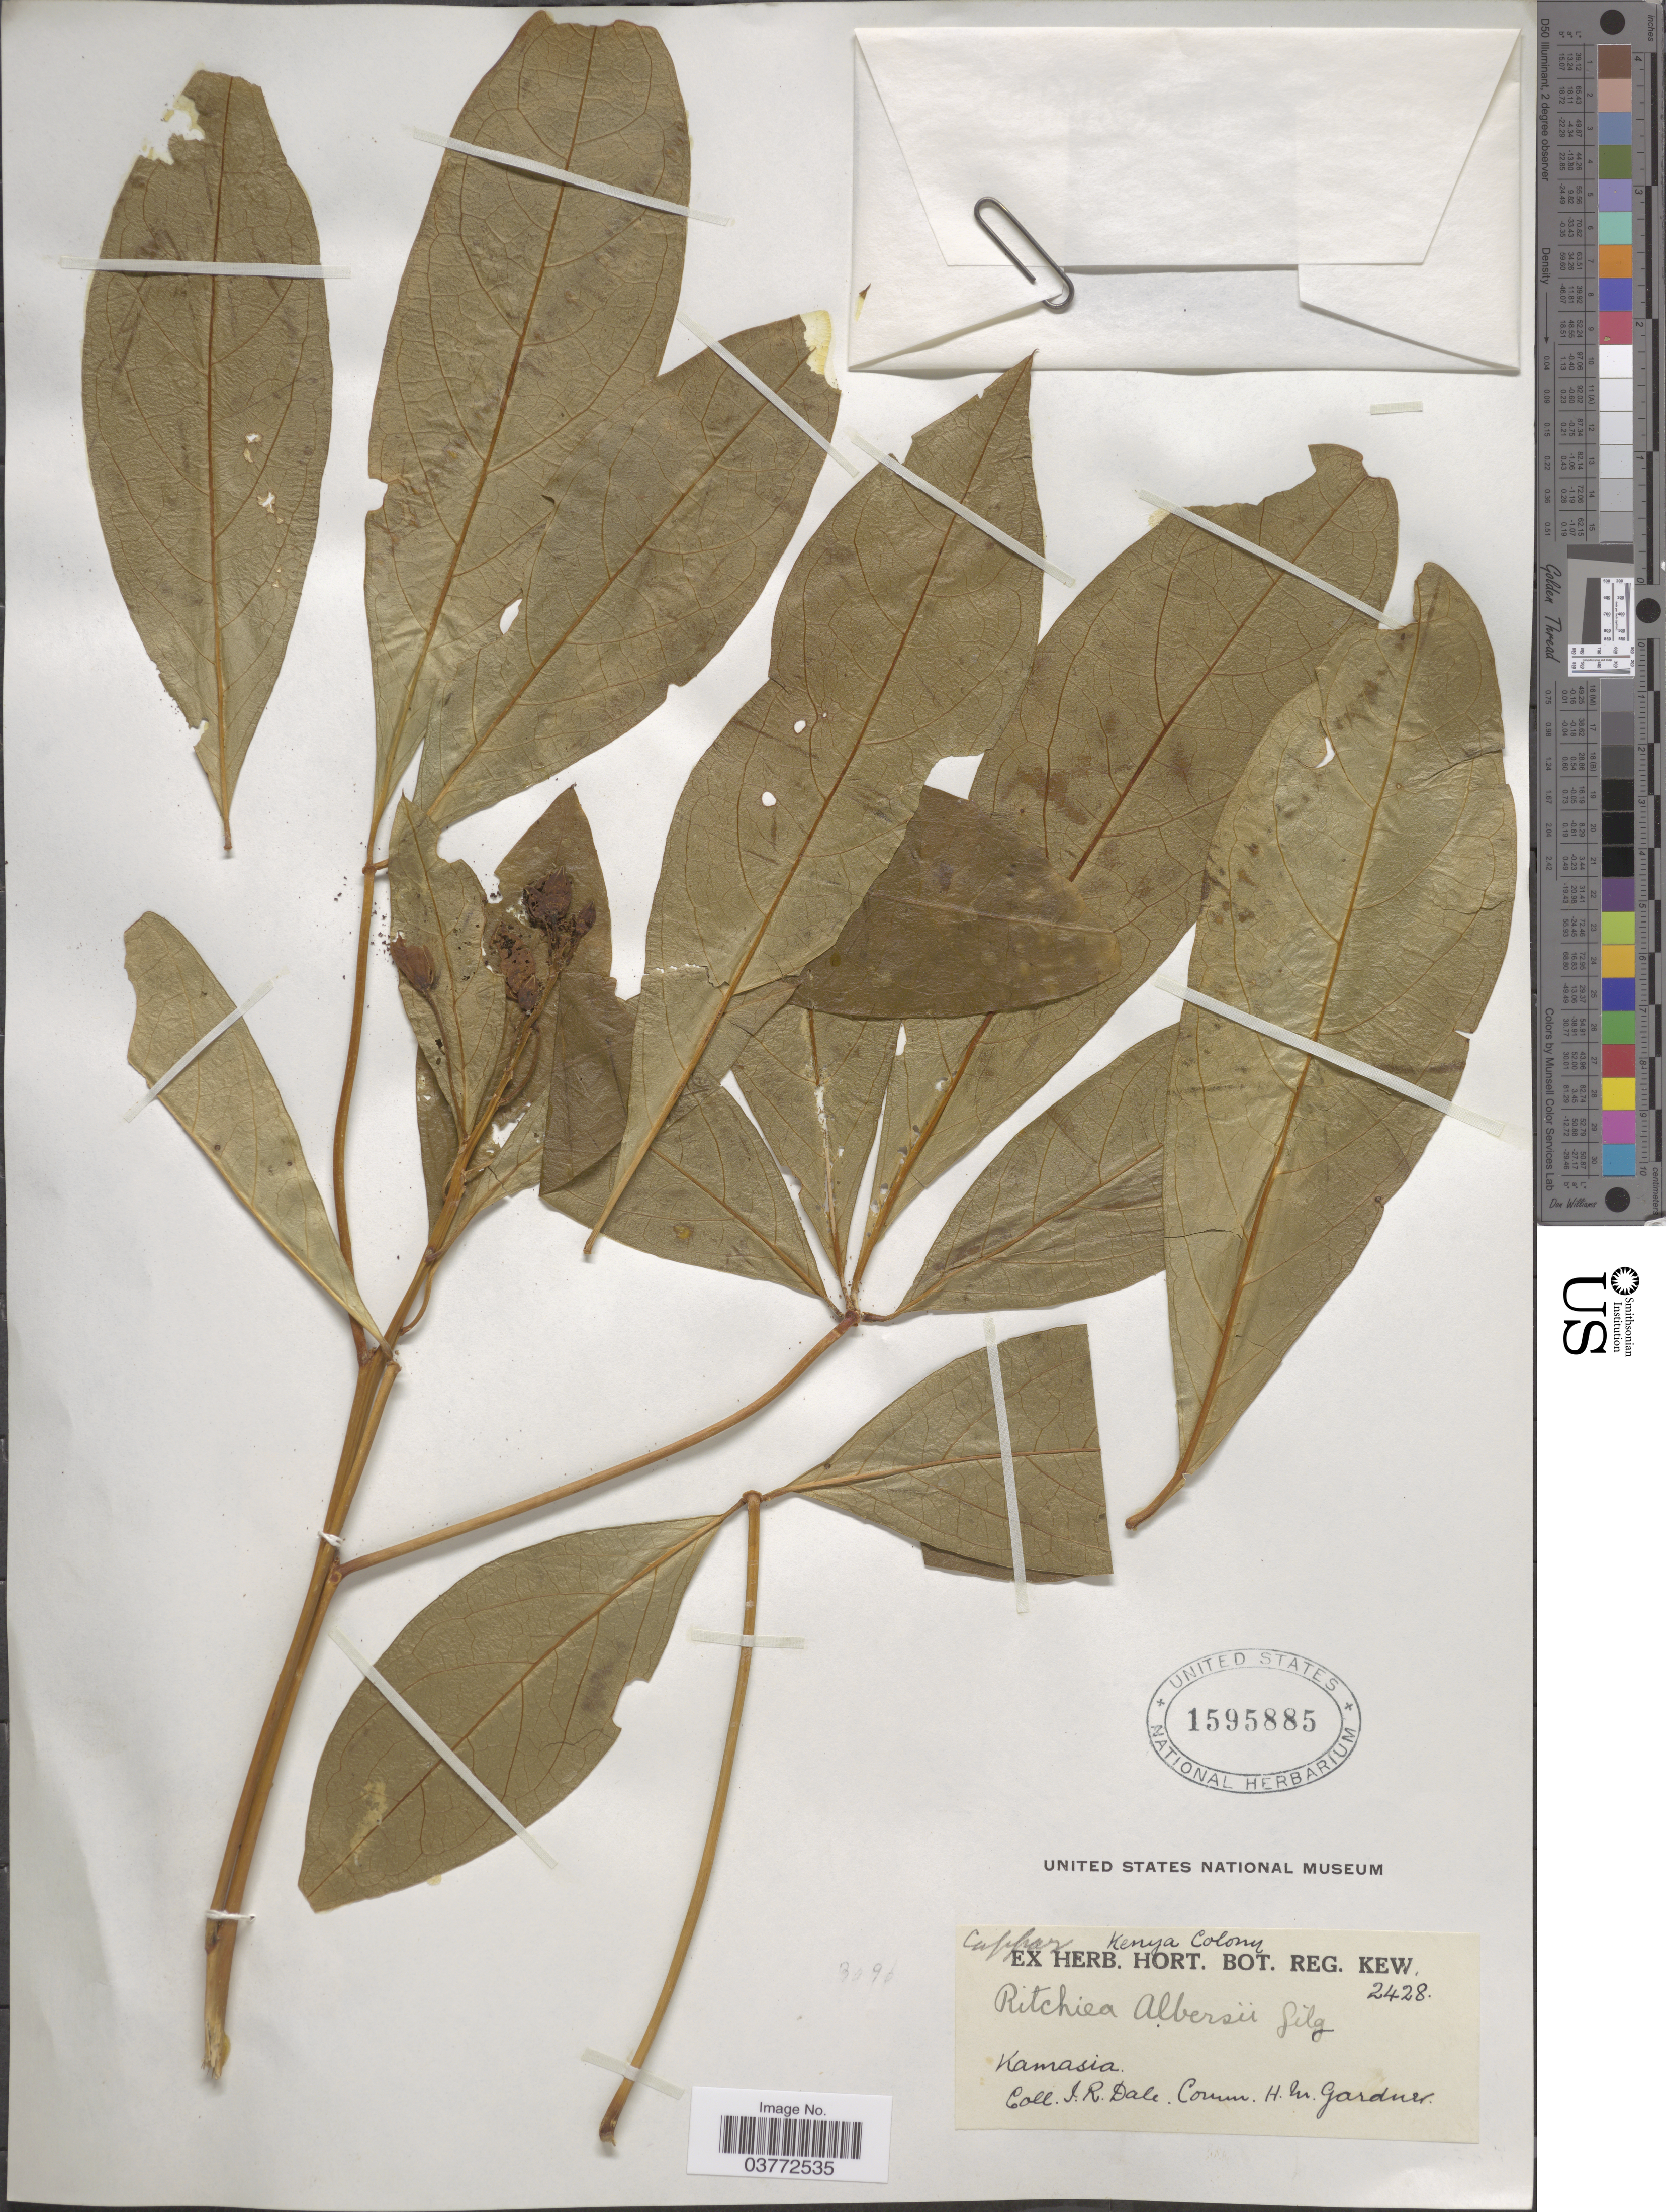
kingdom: Plantae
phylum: Tracheophyta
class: Magnoliopsida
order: Brassicales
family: Capparaceae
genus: Ritchiea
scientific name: Ritchiea albersii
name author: Gilg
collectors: I. Dale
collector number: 2428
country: Kenya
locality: Kenya Colony, Kamasia.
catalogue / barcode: US 1595885